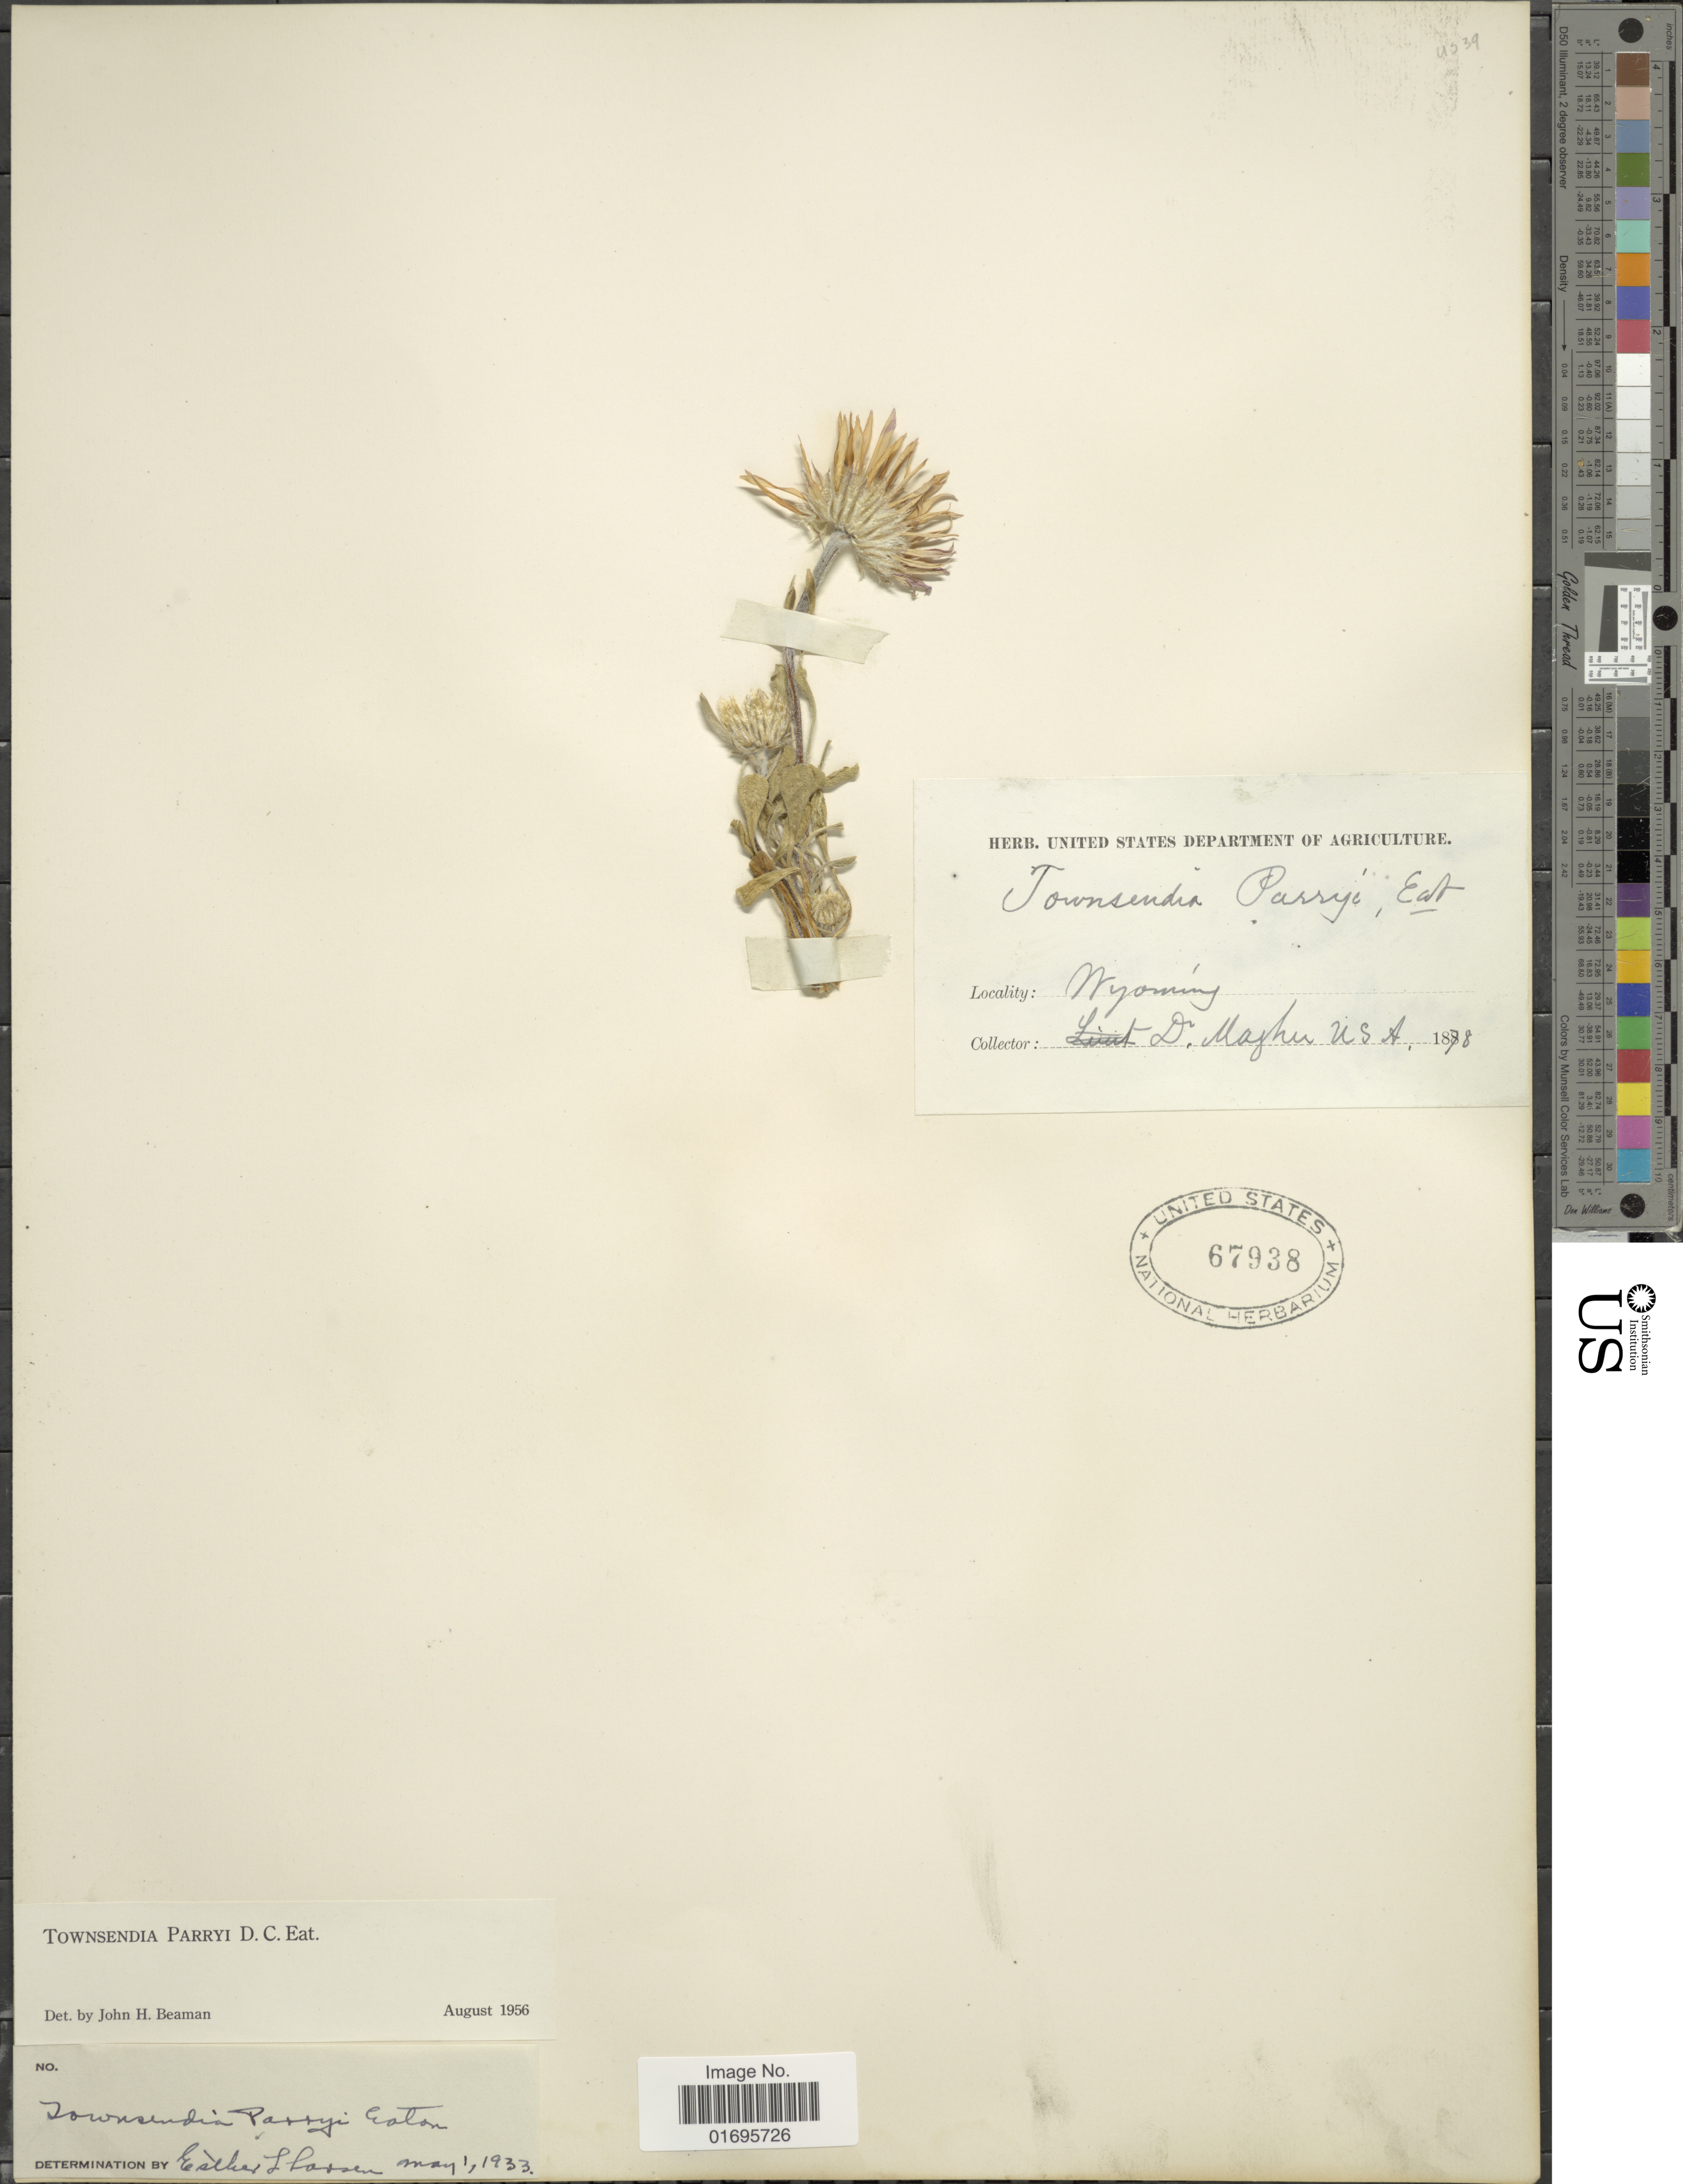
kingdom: Plantae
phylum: Tracheophyta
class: Magnoliopsida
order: Asterales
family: Asteraceae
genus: Townsendia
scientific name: Townsendia parryi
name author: D.C. Eaton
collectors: -. Maghee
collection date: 1878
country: United States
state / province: Wyoming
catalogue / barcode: US 67938